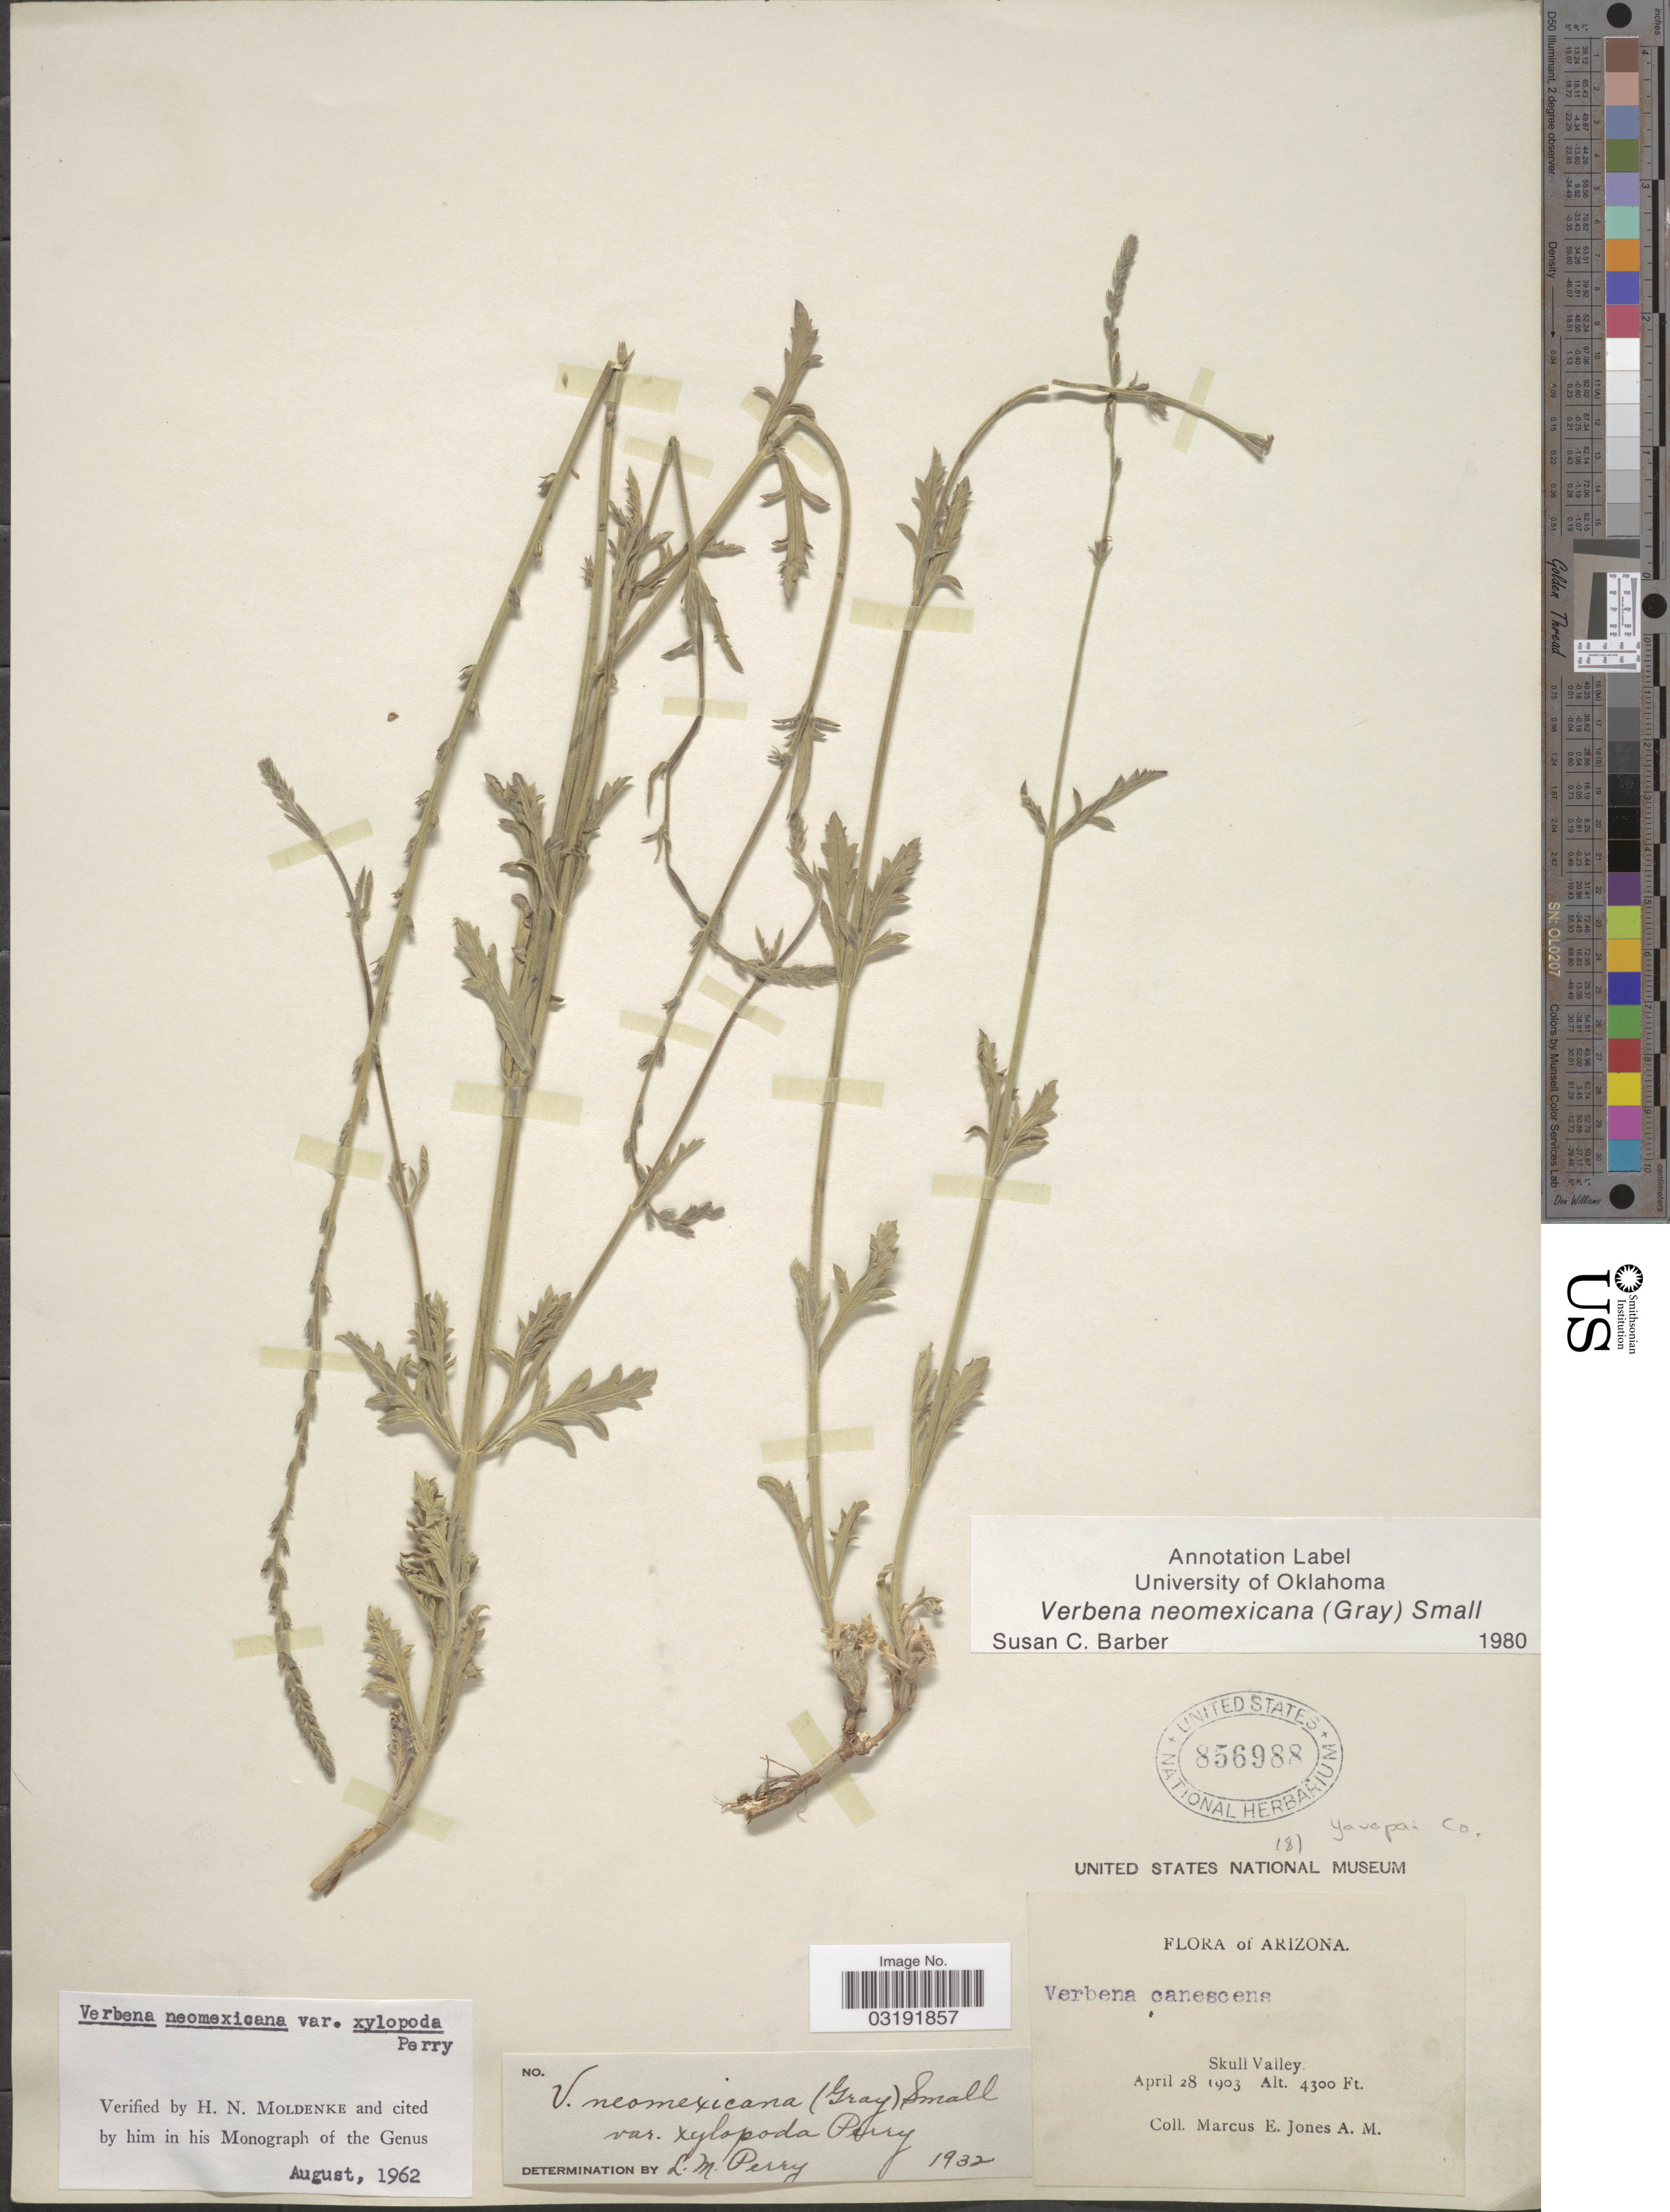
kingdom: Plantae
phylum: Tracheophyta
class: Magnoliopsida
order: Lamiales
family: Verbenaceae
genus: Verbena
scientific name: Verbena neomexicana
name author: (A. Gray) Small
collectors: M. E. Jones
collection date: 1903-04-28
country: United States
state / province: Arizona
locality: Yavapai Co. Skull Valley.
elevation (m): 1311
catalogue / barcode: US 856988